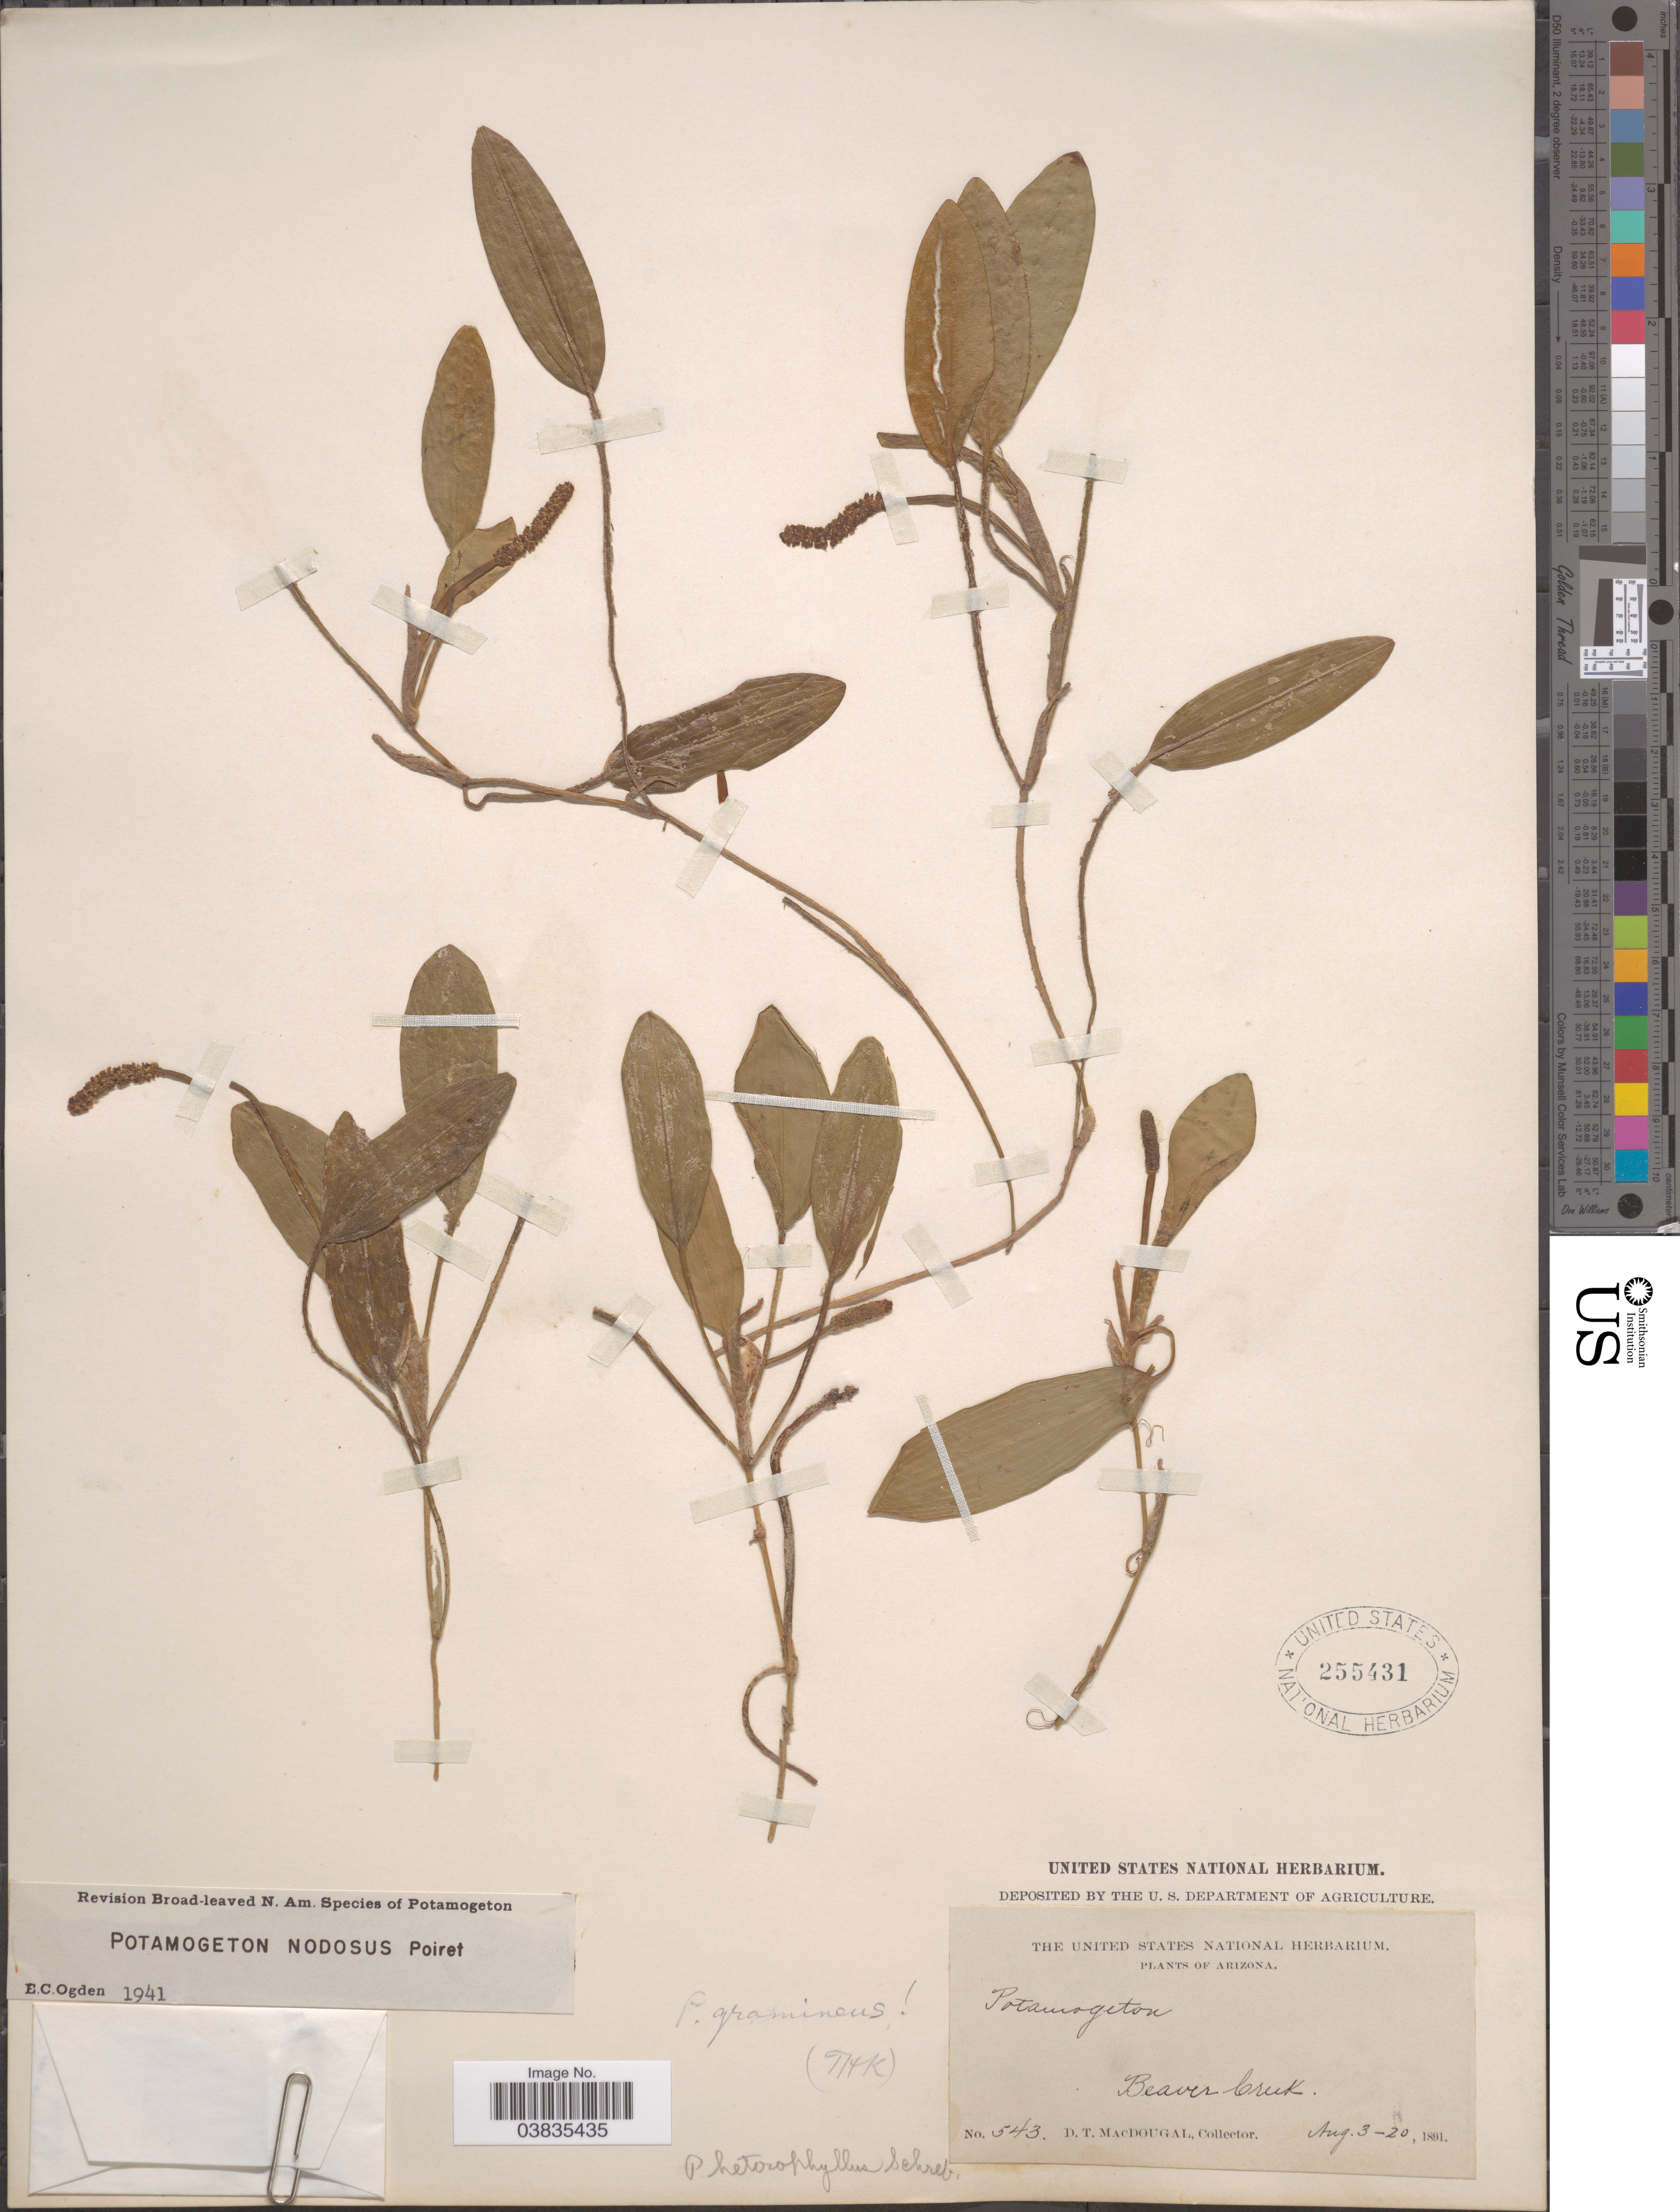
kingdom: Plantae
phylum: Tracheophyta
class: Liliopsida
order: Alismatales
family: Potamogetonaceae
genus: Potamogeton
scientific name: Potamogeton nodosus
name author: Poir.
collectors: D. T. MacDougal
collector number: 543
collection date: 1891-08-03/1891-08-20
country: United States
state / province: Arizona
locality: Beaver Creek.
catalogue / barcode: US 255431